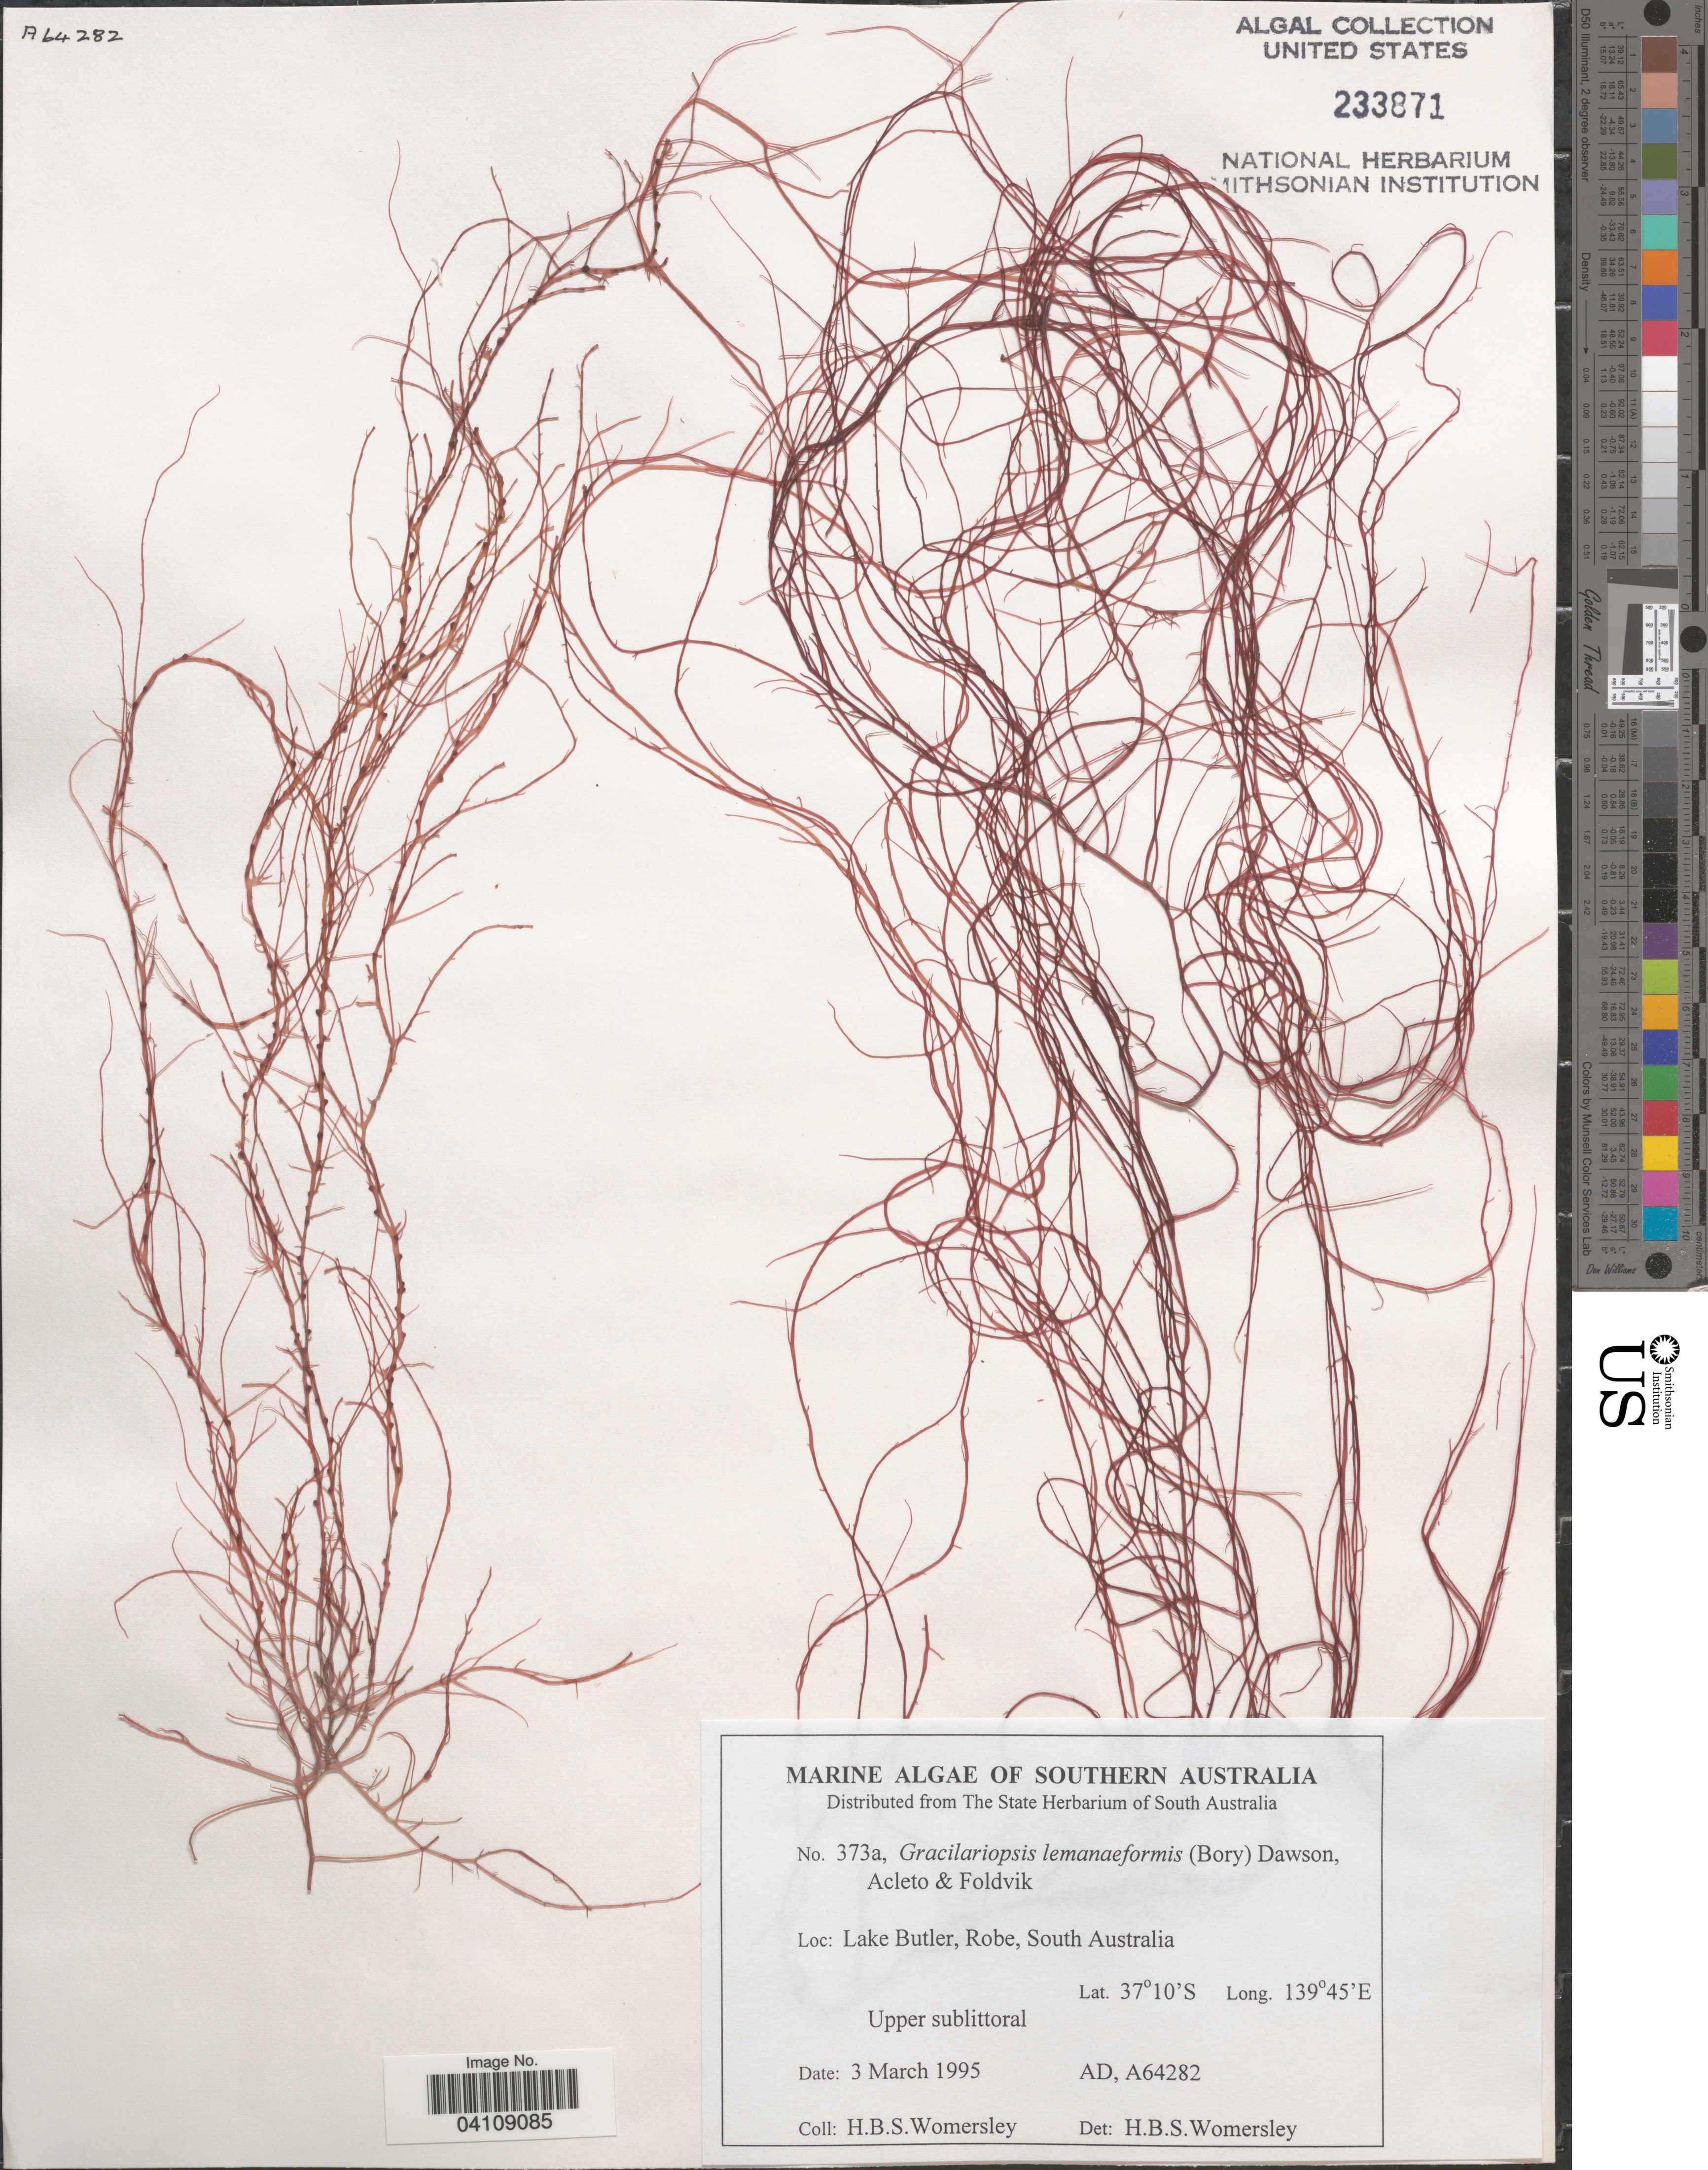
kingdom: Plantae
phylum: Rhodophyta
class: Florideophyceae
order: Gracilariales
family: Gracilariaceae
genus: Gracilariopsis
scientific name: Gracilariopsis lemaneiformis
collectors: H. B. S. Womersley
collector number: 373a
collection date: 1995-03-03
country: Australia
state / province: South Australia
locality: Southern Australia. Lake Butler, Robe.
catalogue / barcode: US 233871